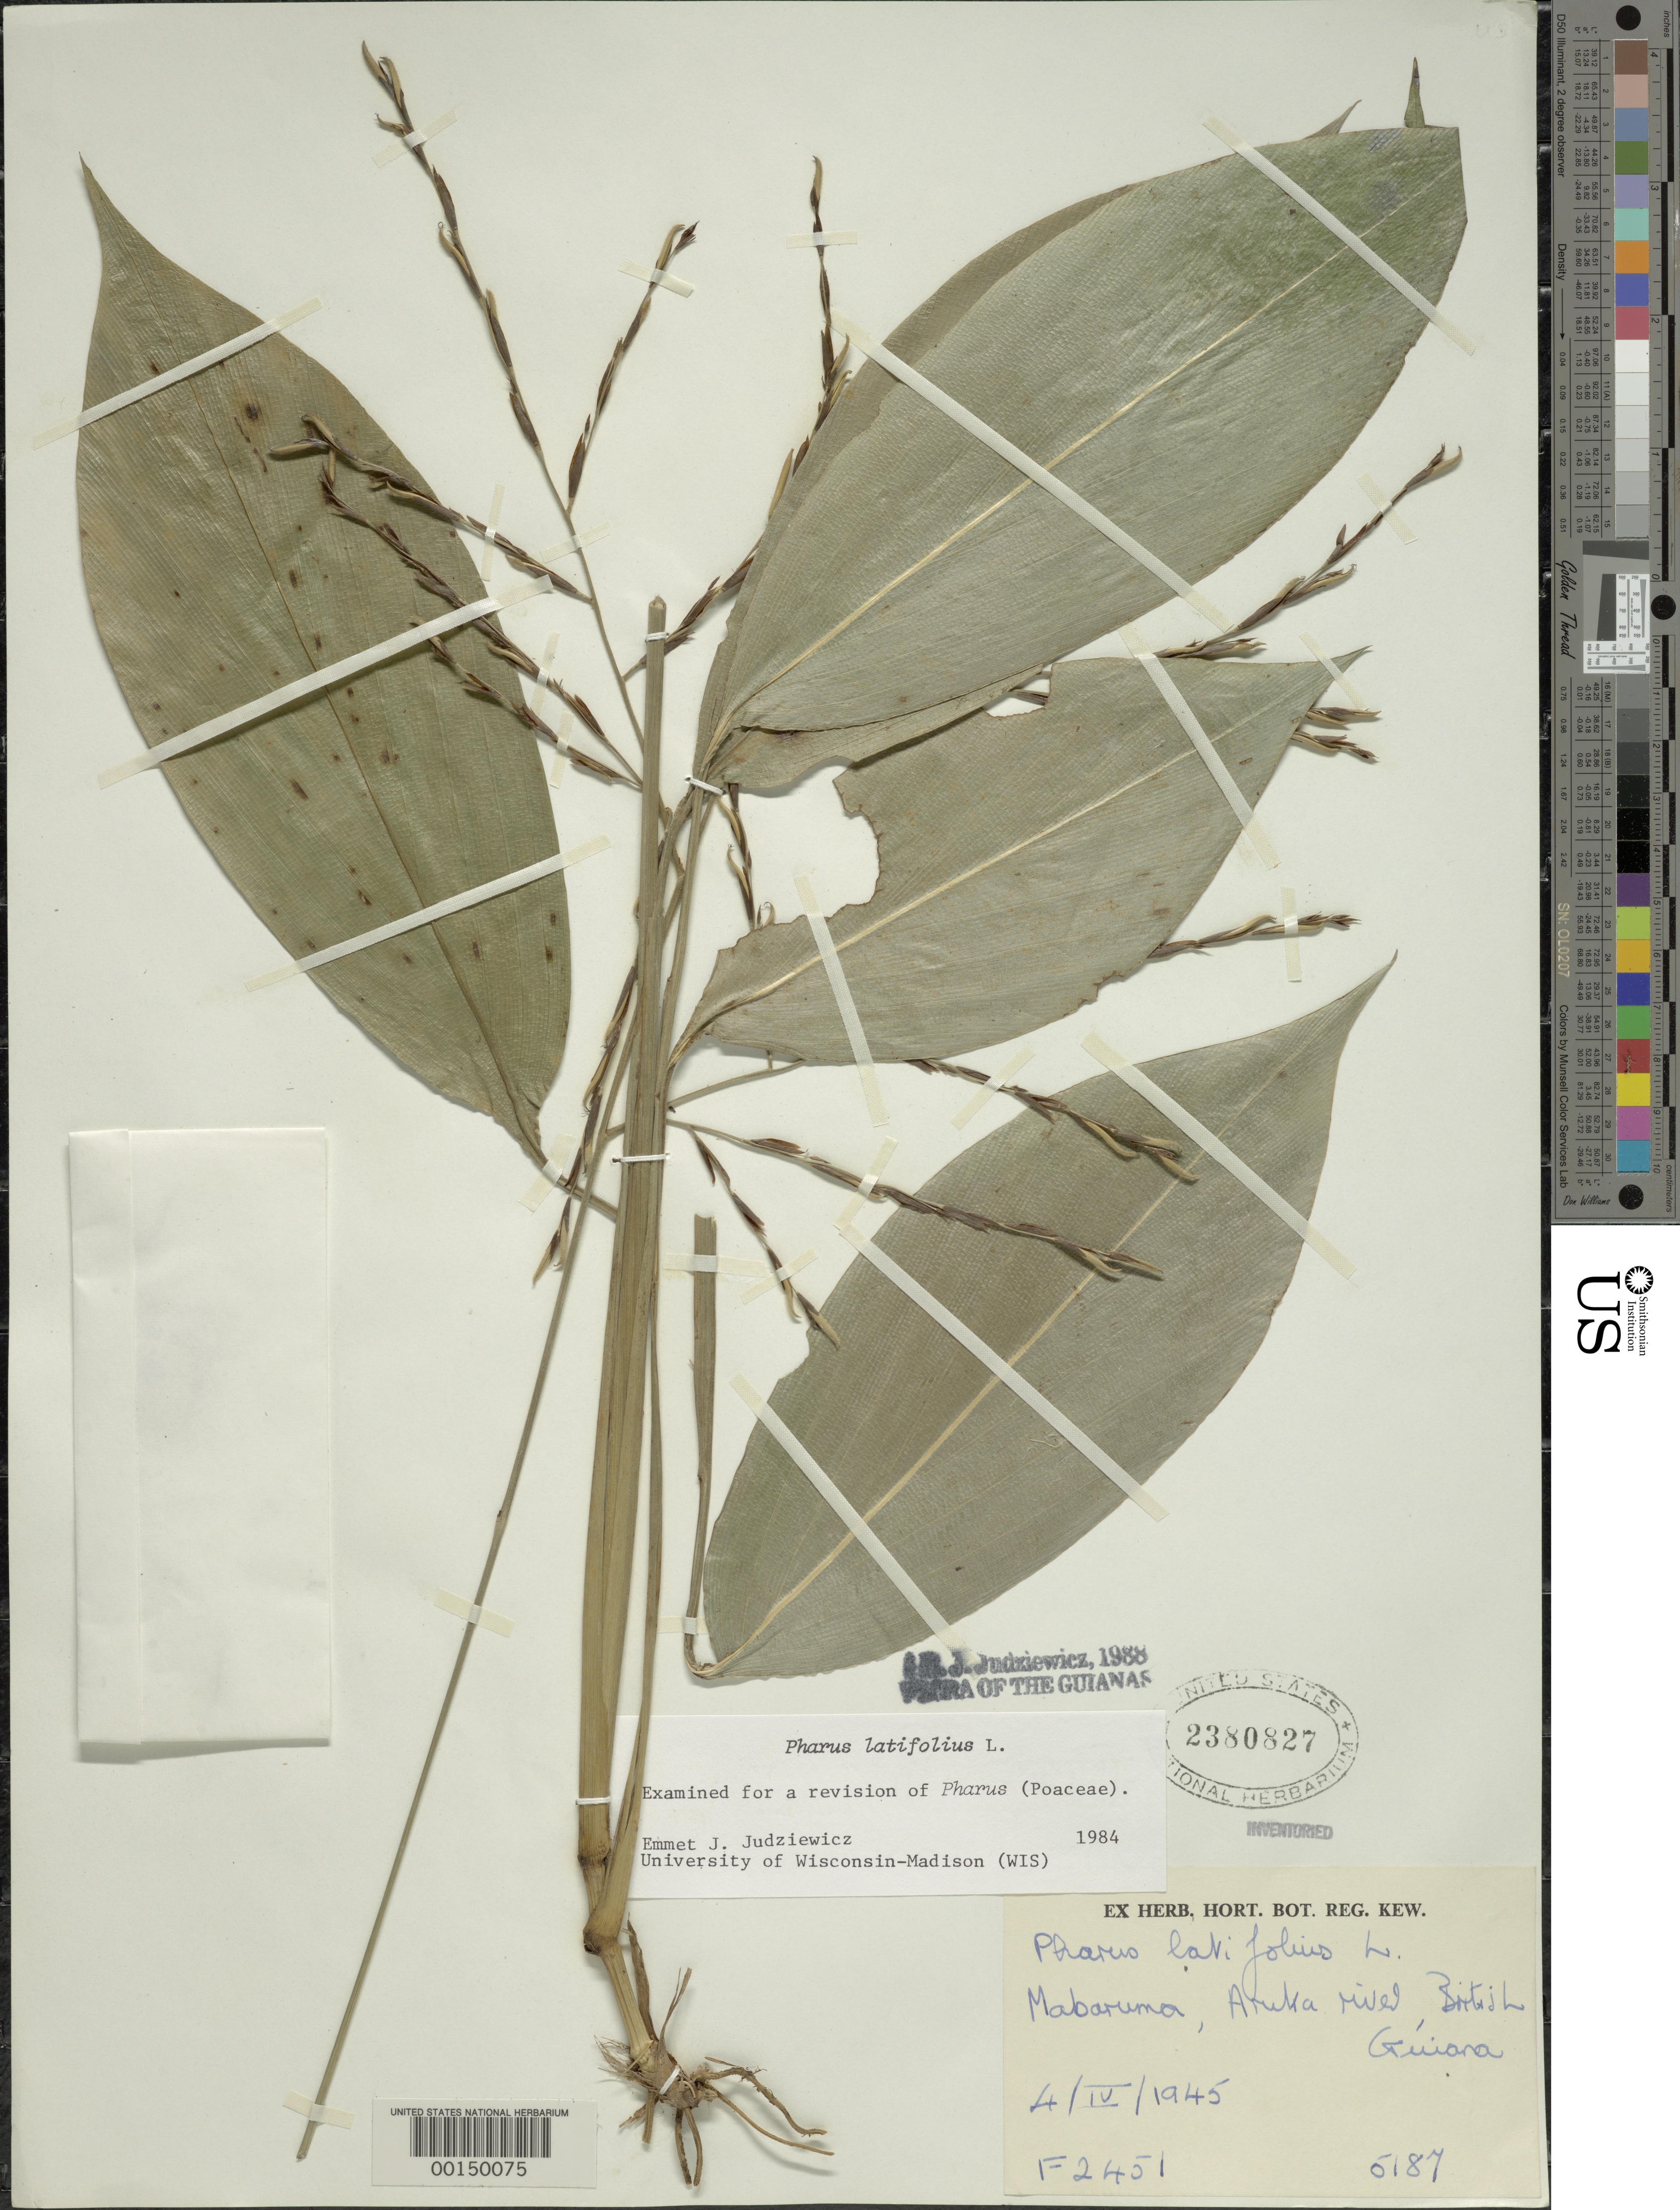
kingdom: Plantae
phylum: Tracheophyta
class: Liliopsida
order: Poales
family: Poaceae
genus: Pharus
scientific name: Pharus latifolius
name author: L.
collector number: F2451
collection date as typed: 04 Apr 1945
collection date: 1945-04-04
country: Guyana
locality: Mabaruma, aruka river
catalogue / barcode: US 2380827